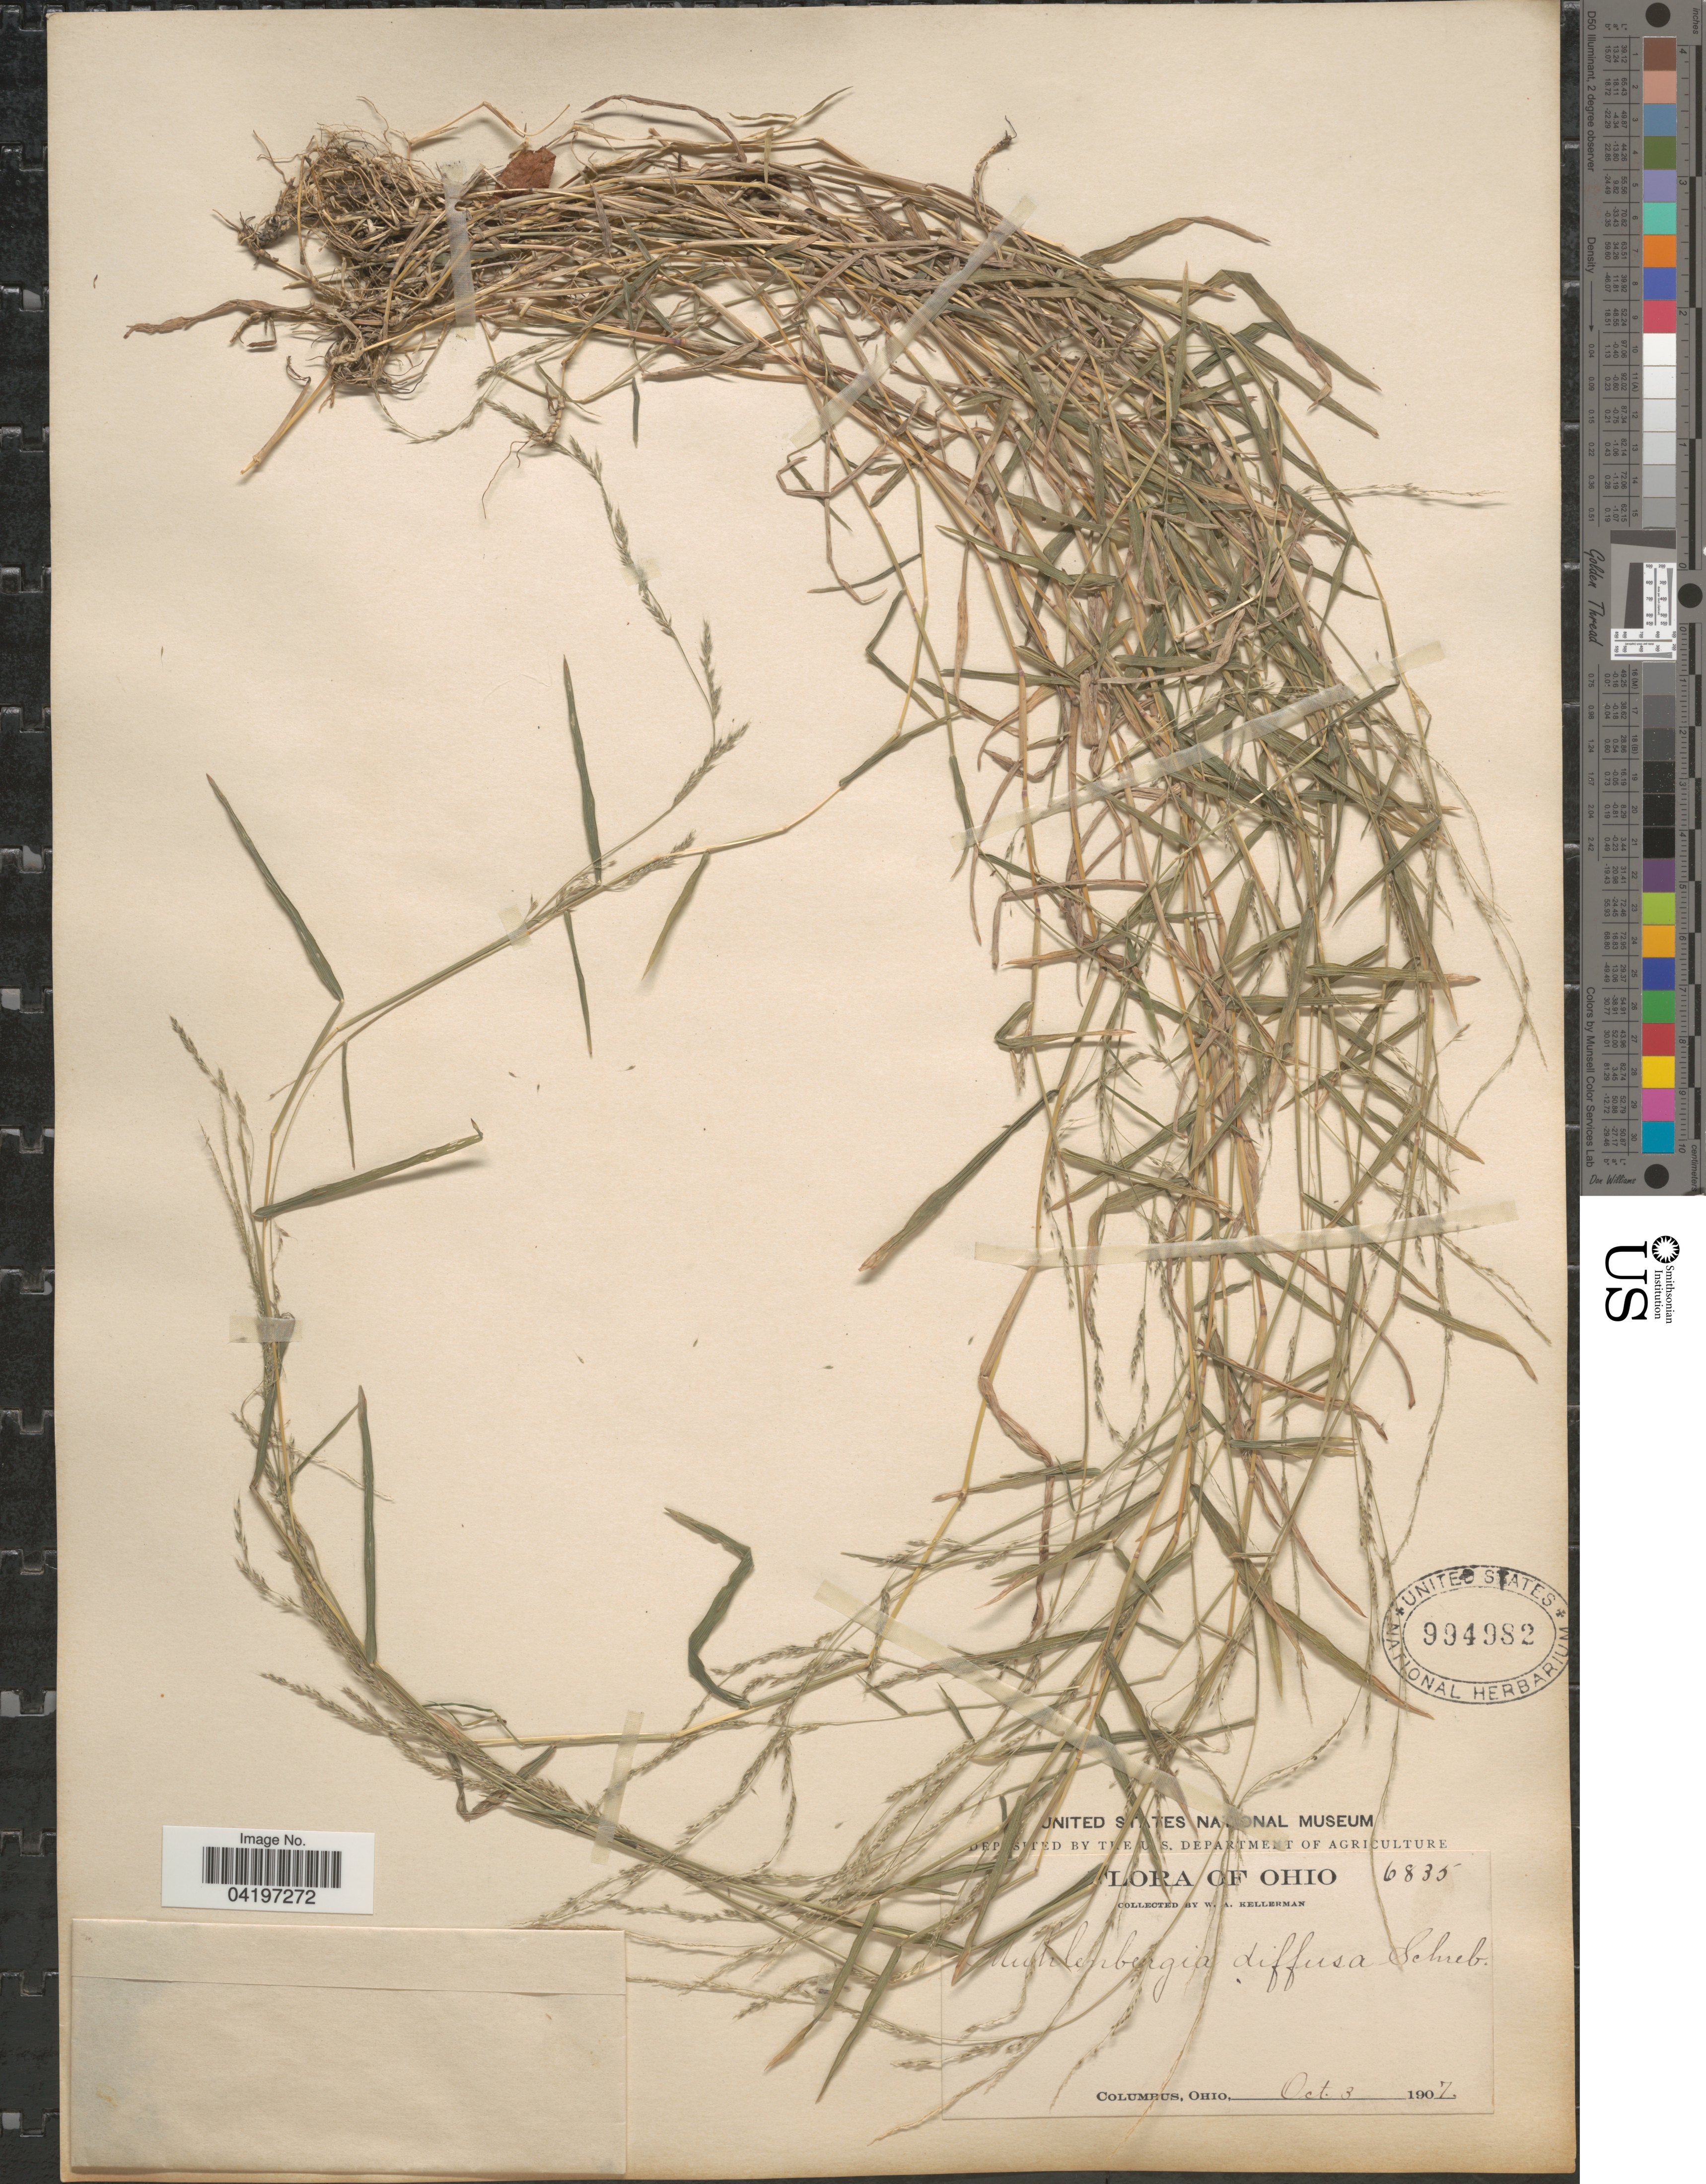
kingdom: Plantae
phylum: Tracheophyta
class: Liliopsida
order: Poales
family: Poaceae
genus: Muhlenbergia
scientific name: Muhlenbergia schreberi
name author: J.F. Gmel.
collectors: W. Kellerman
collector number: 6835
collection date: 1907-10-03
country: United States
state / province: Ohio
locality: Columbus.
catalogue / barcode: US 994982